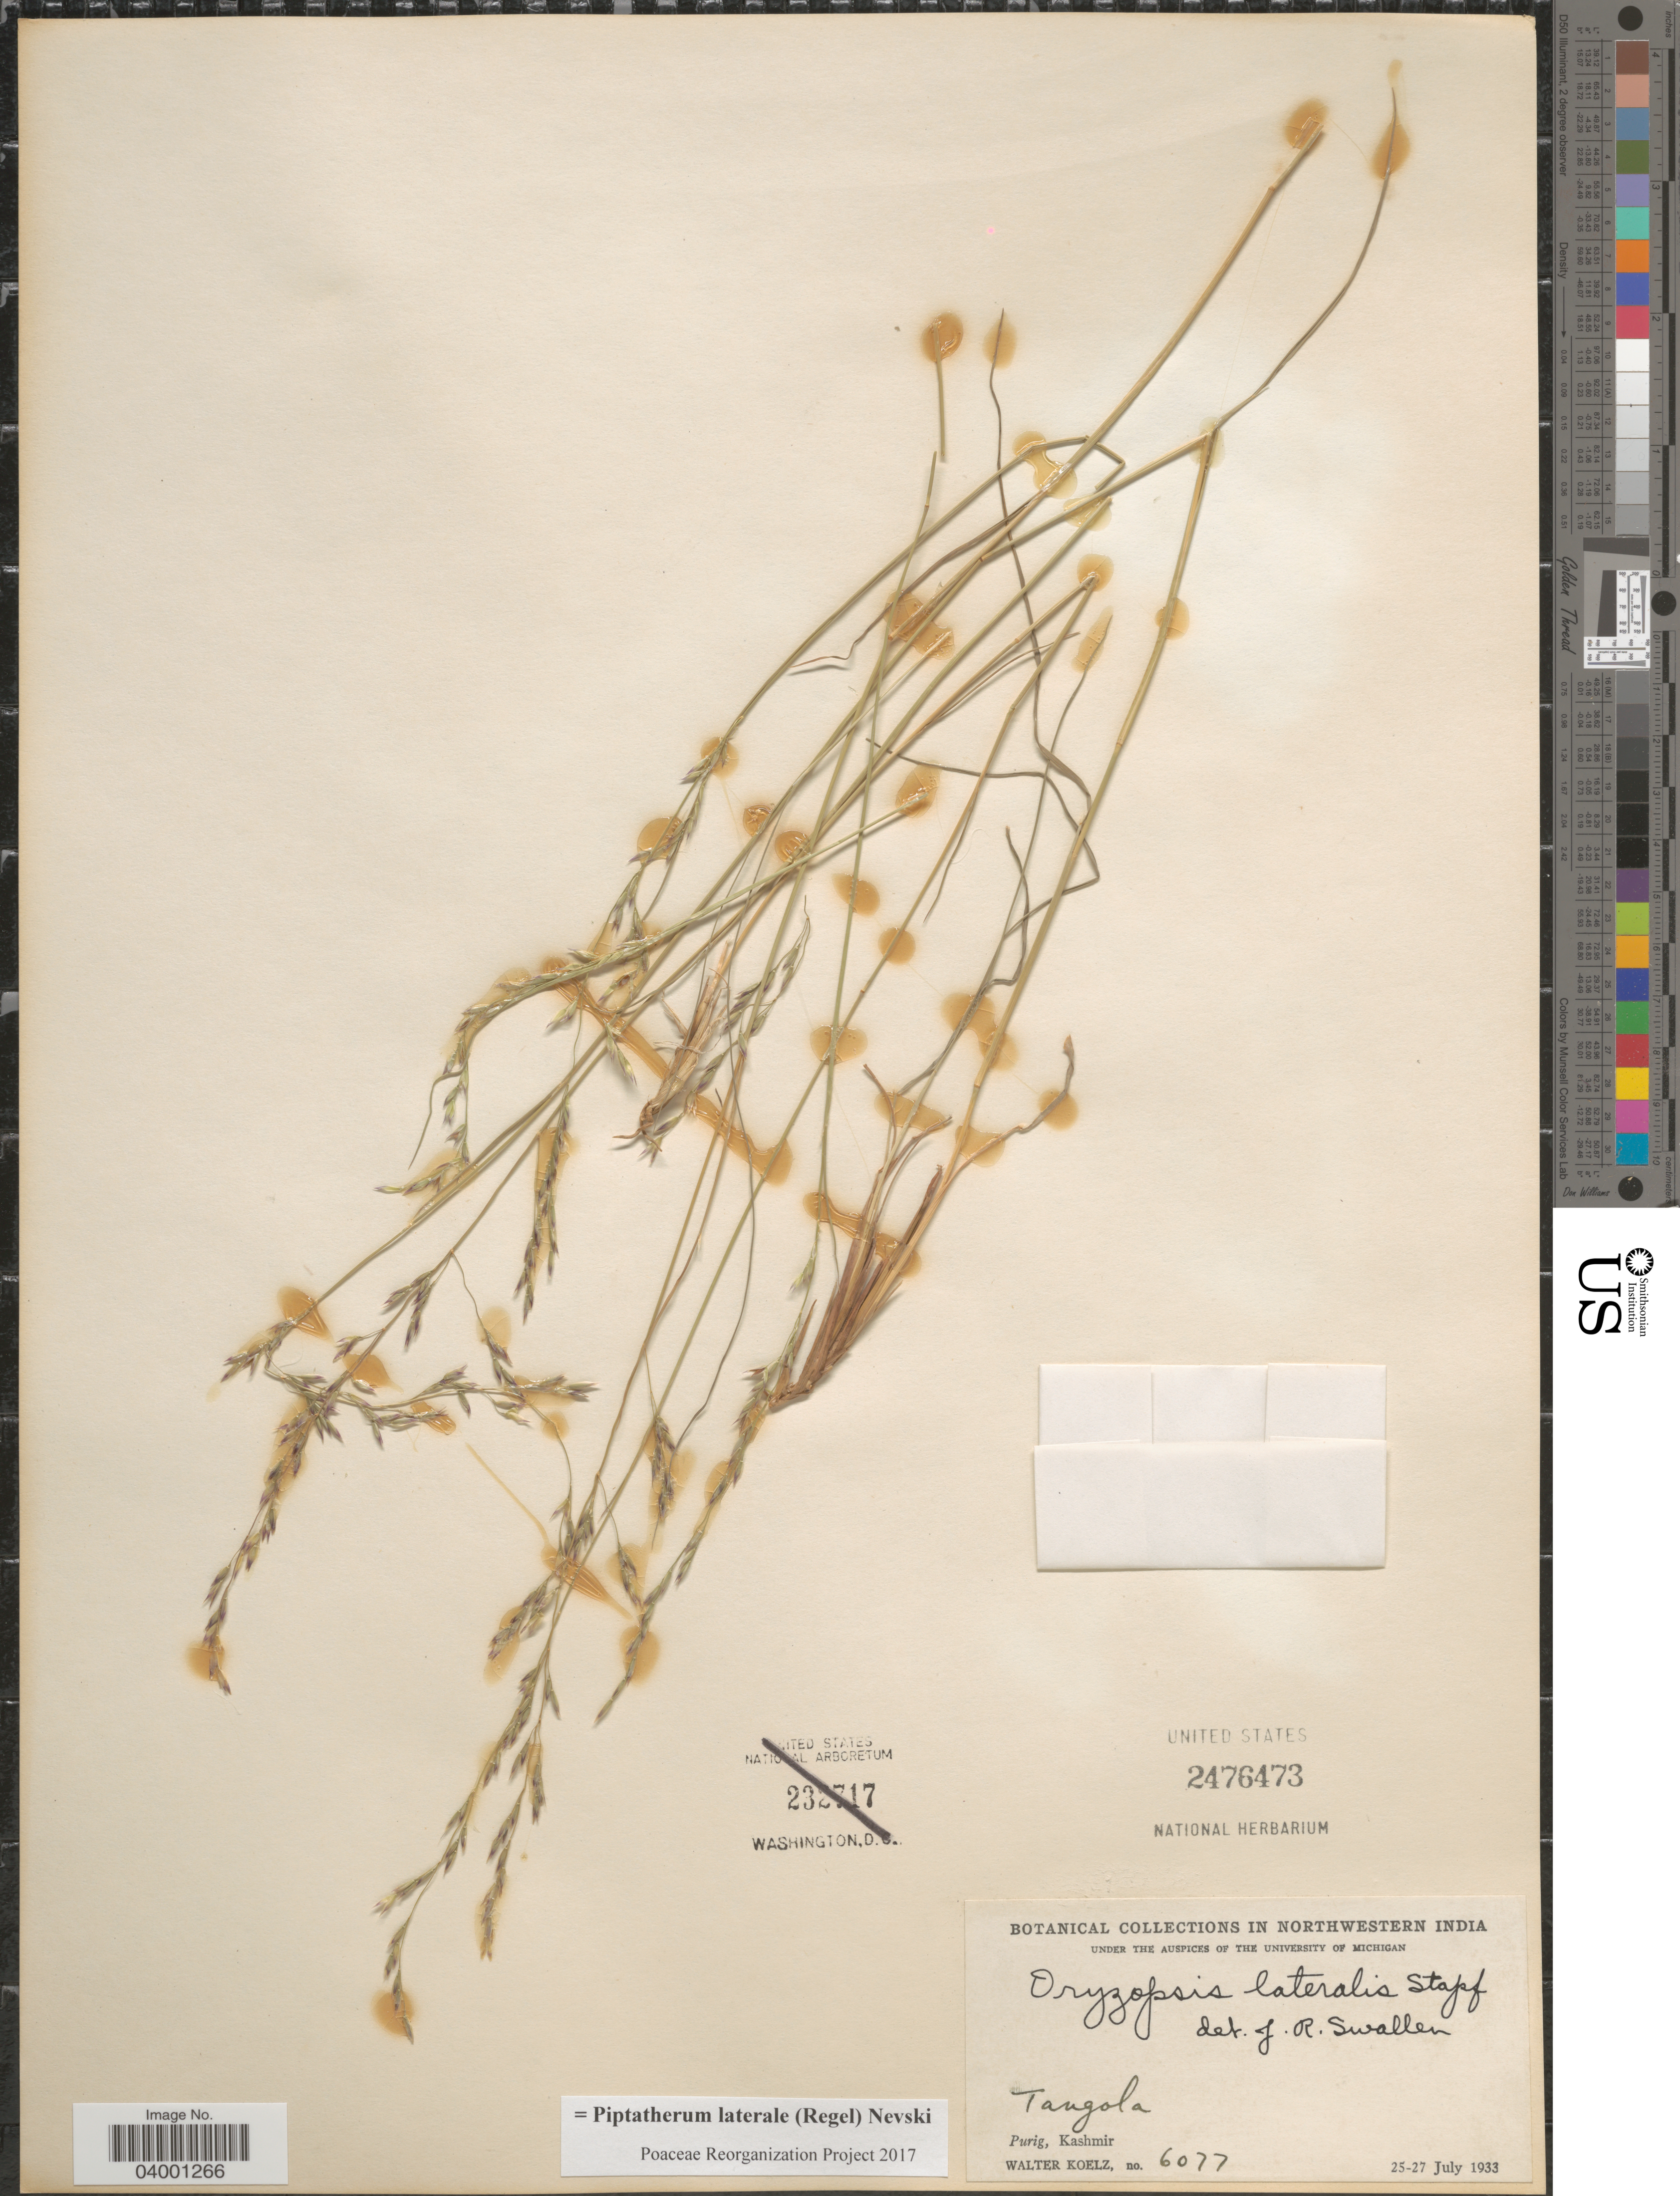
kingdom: Plantae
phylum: Tracheophyta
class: Liliopsida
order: Poales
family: Poaceae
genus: Piptatherum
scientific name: Piptatherum laterale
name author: (Munro ex Regel) Munro ex Nevski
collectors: W. N. Koelz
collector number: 6077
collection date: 1933-07-25/1933-07-27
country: India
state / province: Jammu and Kashmir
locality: In Northwestern India. Tangola. Purig, Kashmir.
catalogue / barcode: US 2476473